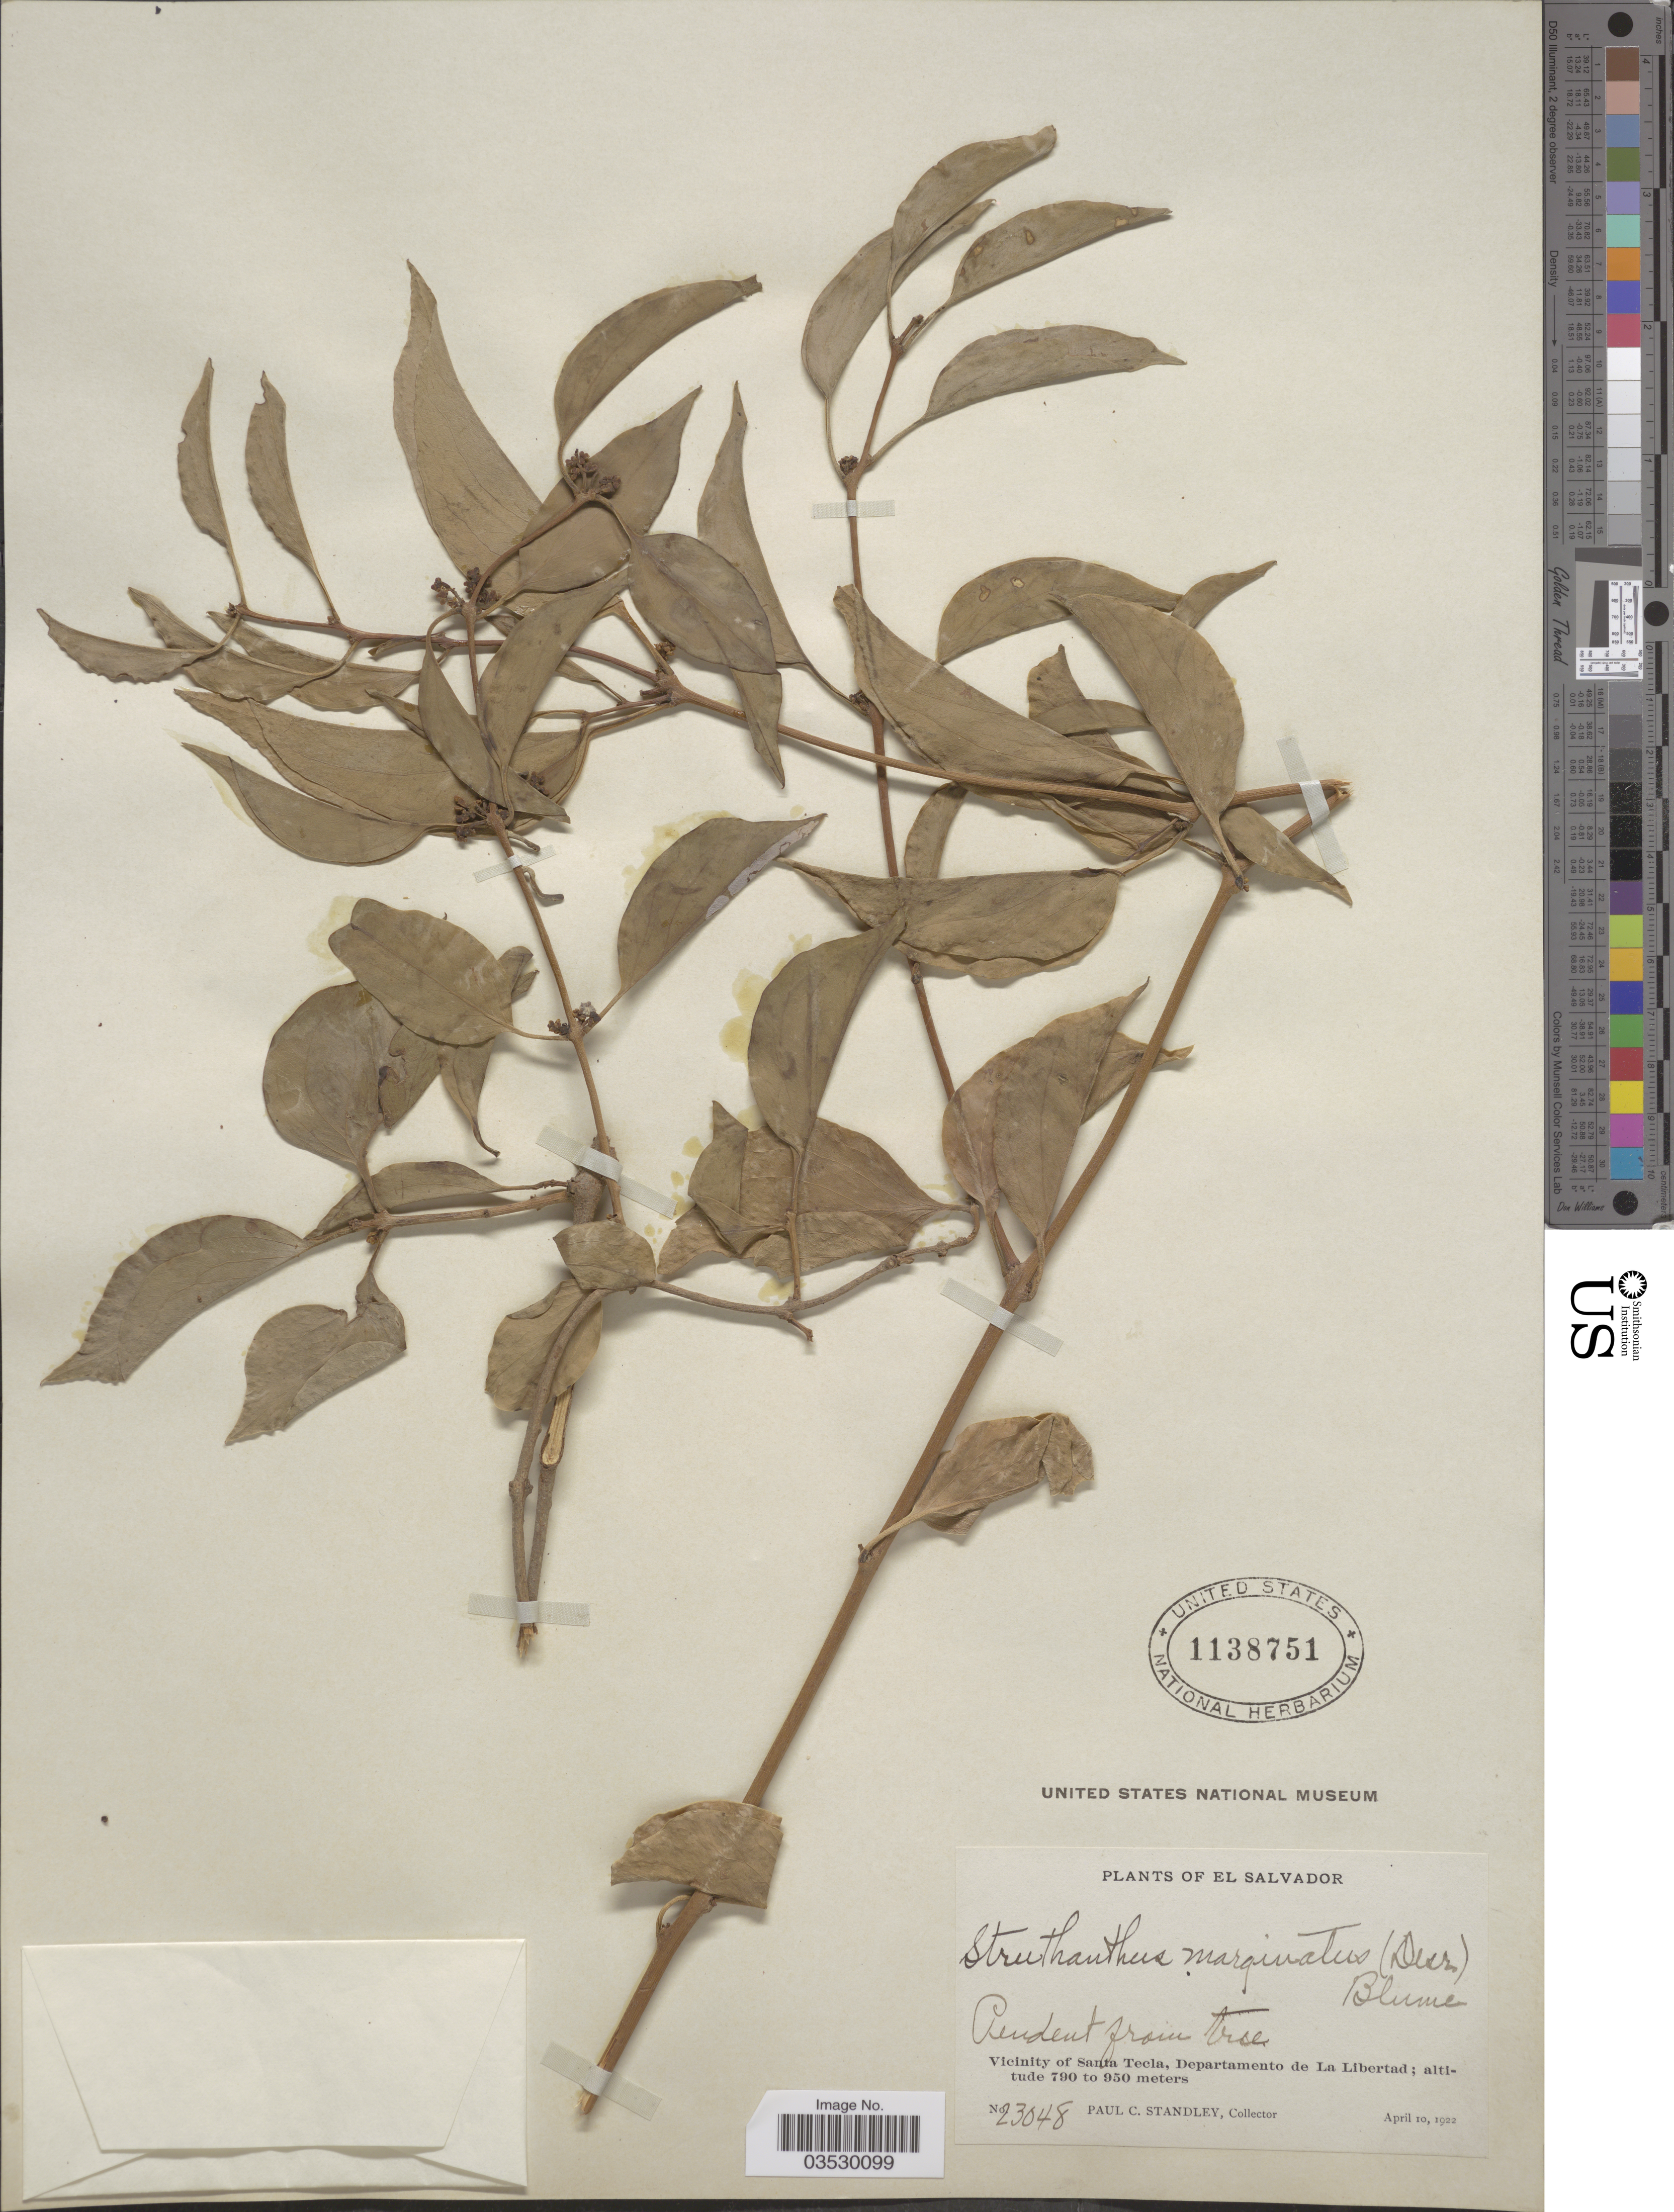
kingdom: Plantae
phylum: Tracheophyta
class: Magnoliopsida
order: Santalales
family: Loranthaceae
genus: Struthanthus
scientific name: Struthanthus marginatus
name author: (Desr.) Blume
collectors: P. C. Standley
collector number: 23048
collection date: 1922-04-10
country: El Salvador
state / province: La Libertad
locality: Vicinity of Santa Tecla, Departamento de La Libertad.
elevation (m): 790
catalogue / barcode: US 1138751